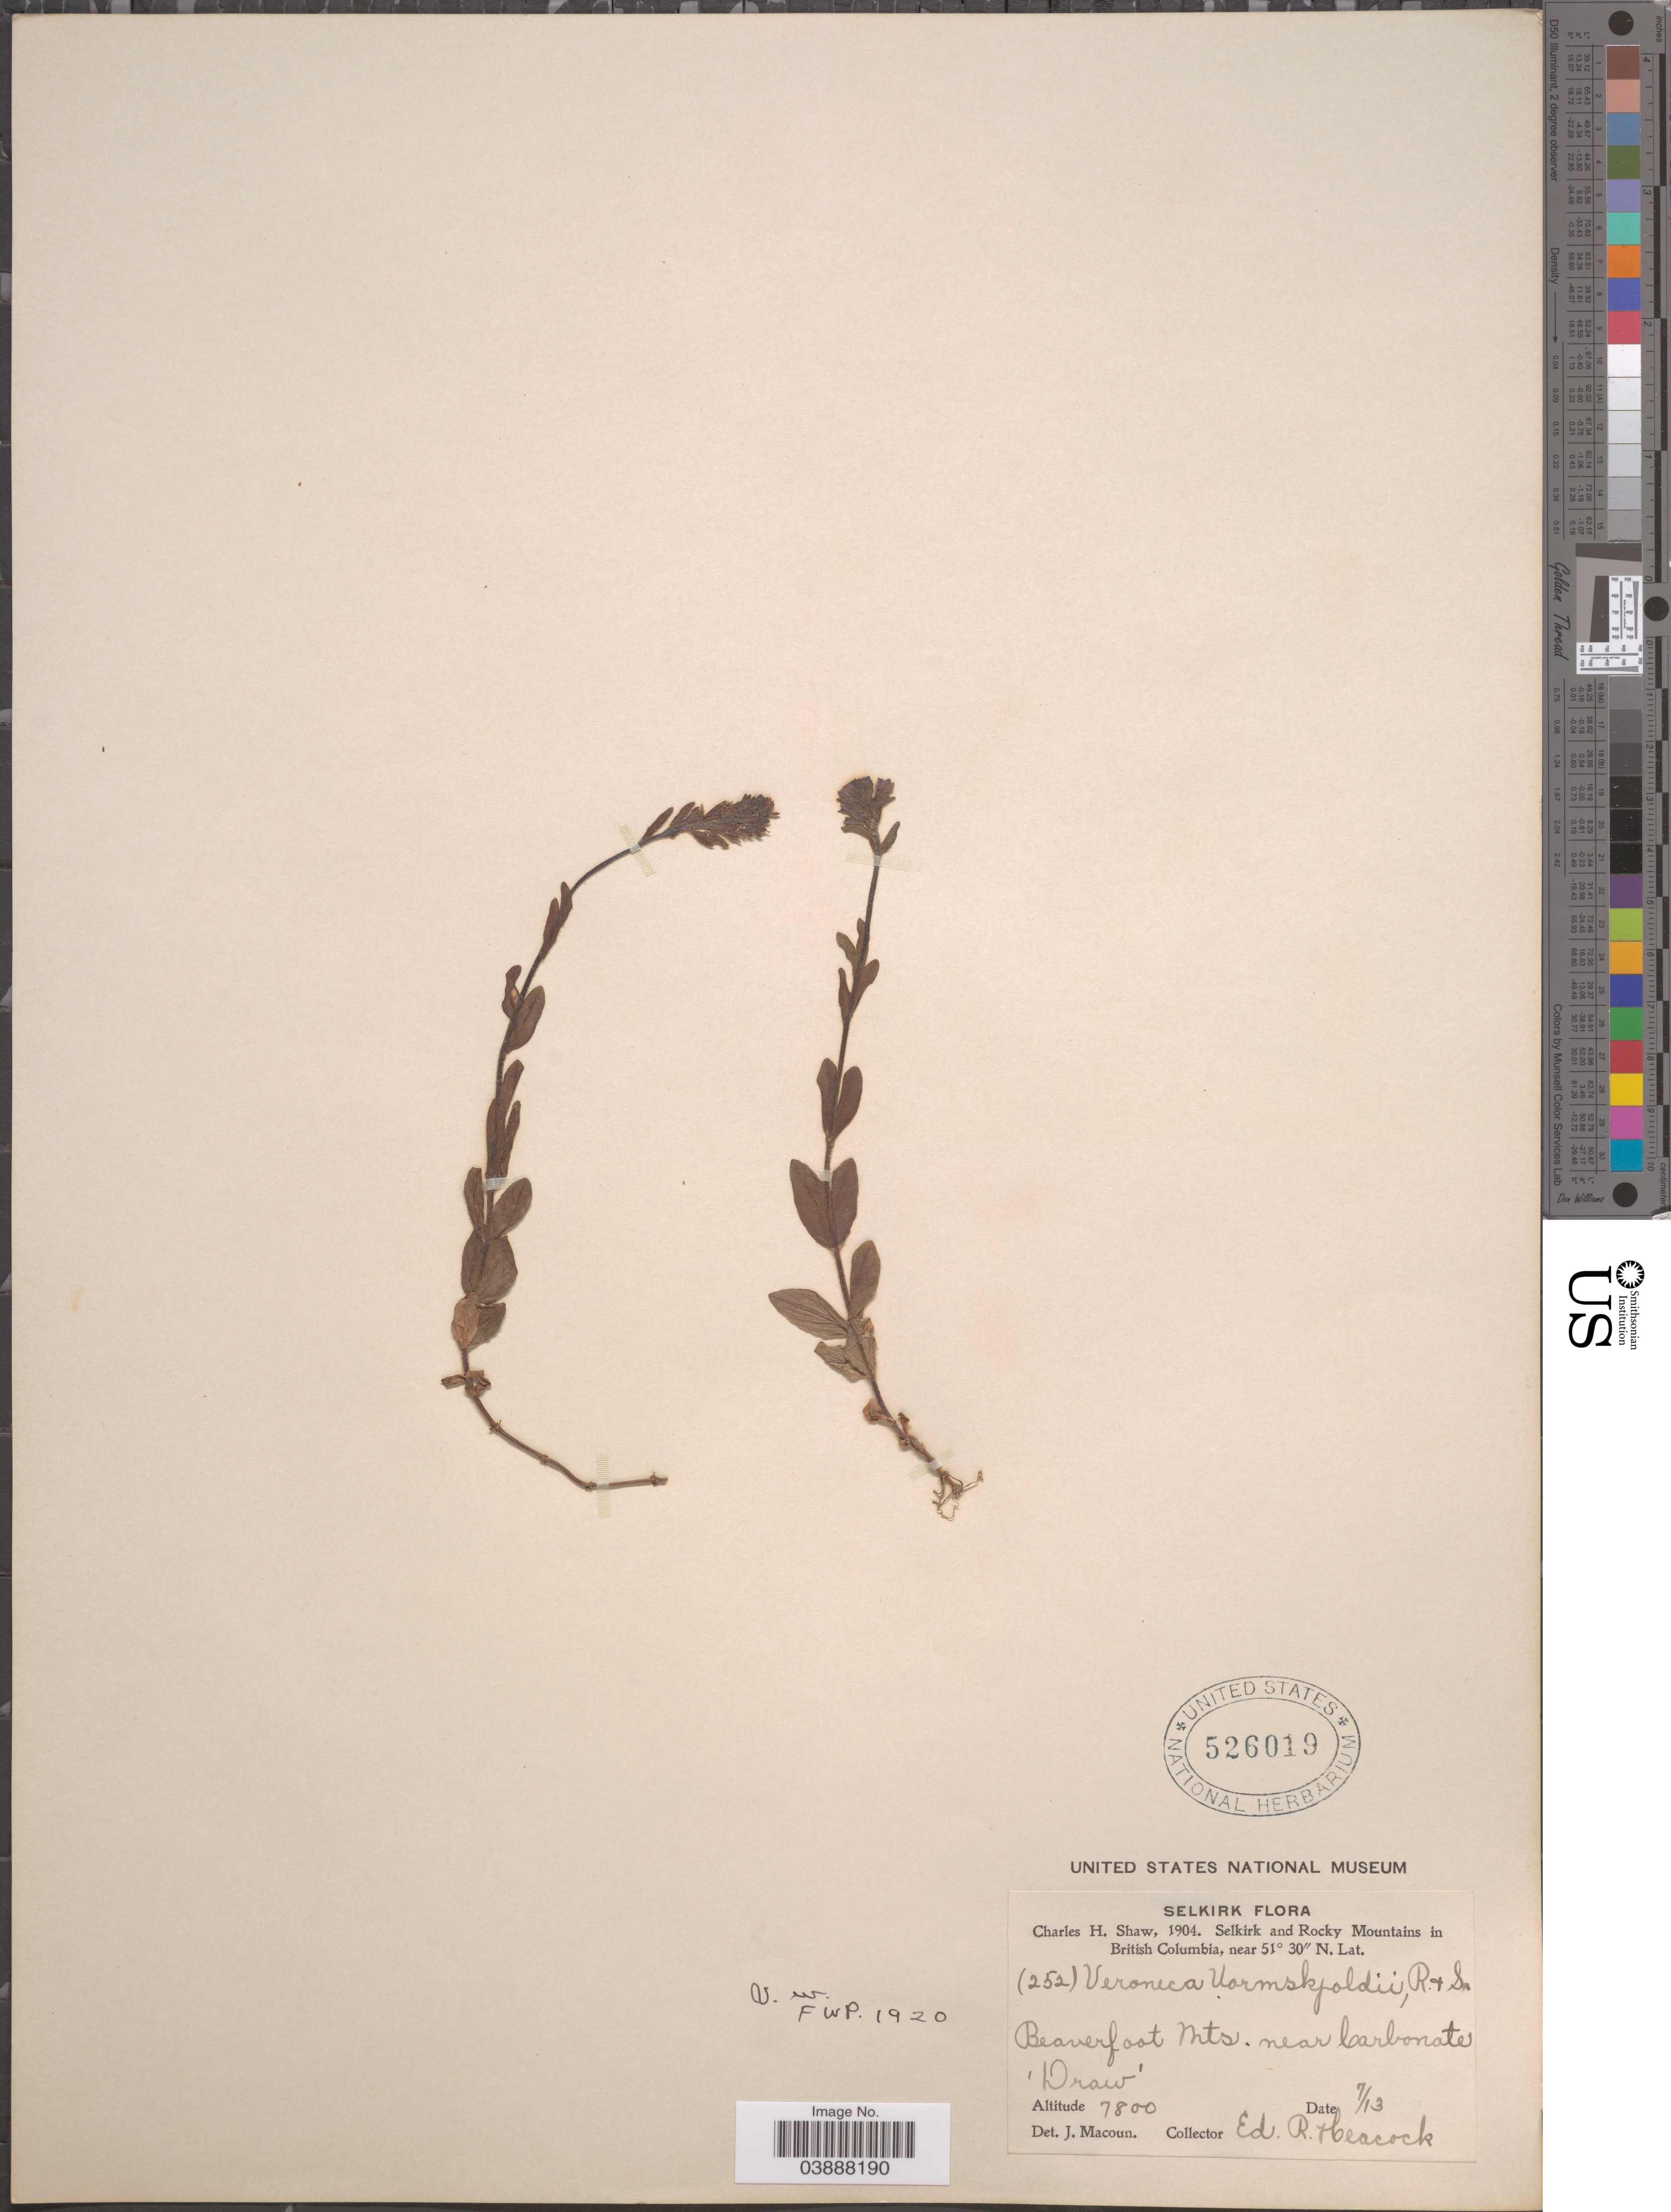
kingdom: Plantae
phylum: Tracheophyta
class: Magnoliopsida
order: Lamiales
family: Plantaginaceae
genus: Veronica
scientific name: Veronica wormskjoldii subsp. wormskjoldii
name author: Roem. & Schult.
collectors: E. Heacock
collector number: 252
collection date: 1904-07-13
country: Canada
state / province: British Columbia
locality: Selkirk and Rocky Mountains in British Columbia. Beaverfoot Mts. near Carbonate 'Draw'.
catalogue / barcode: US 526019